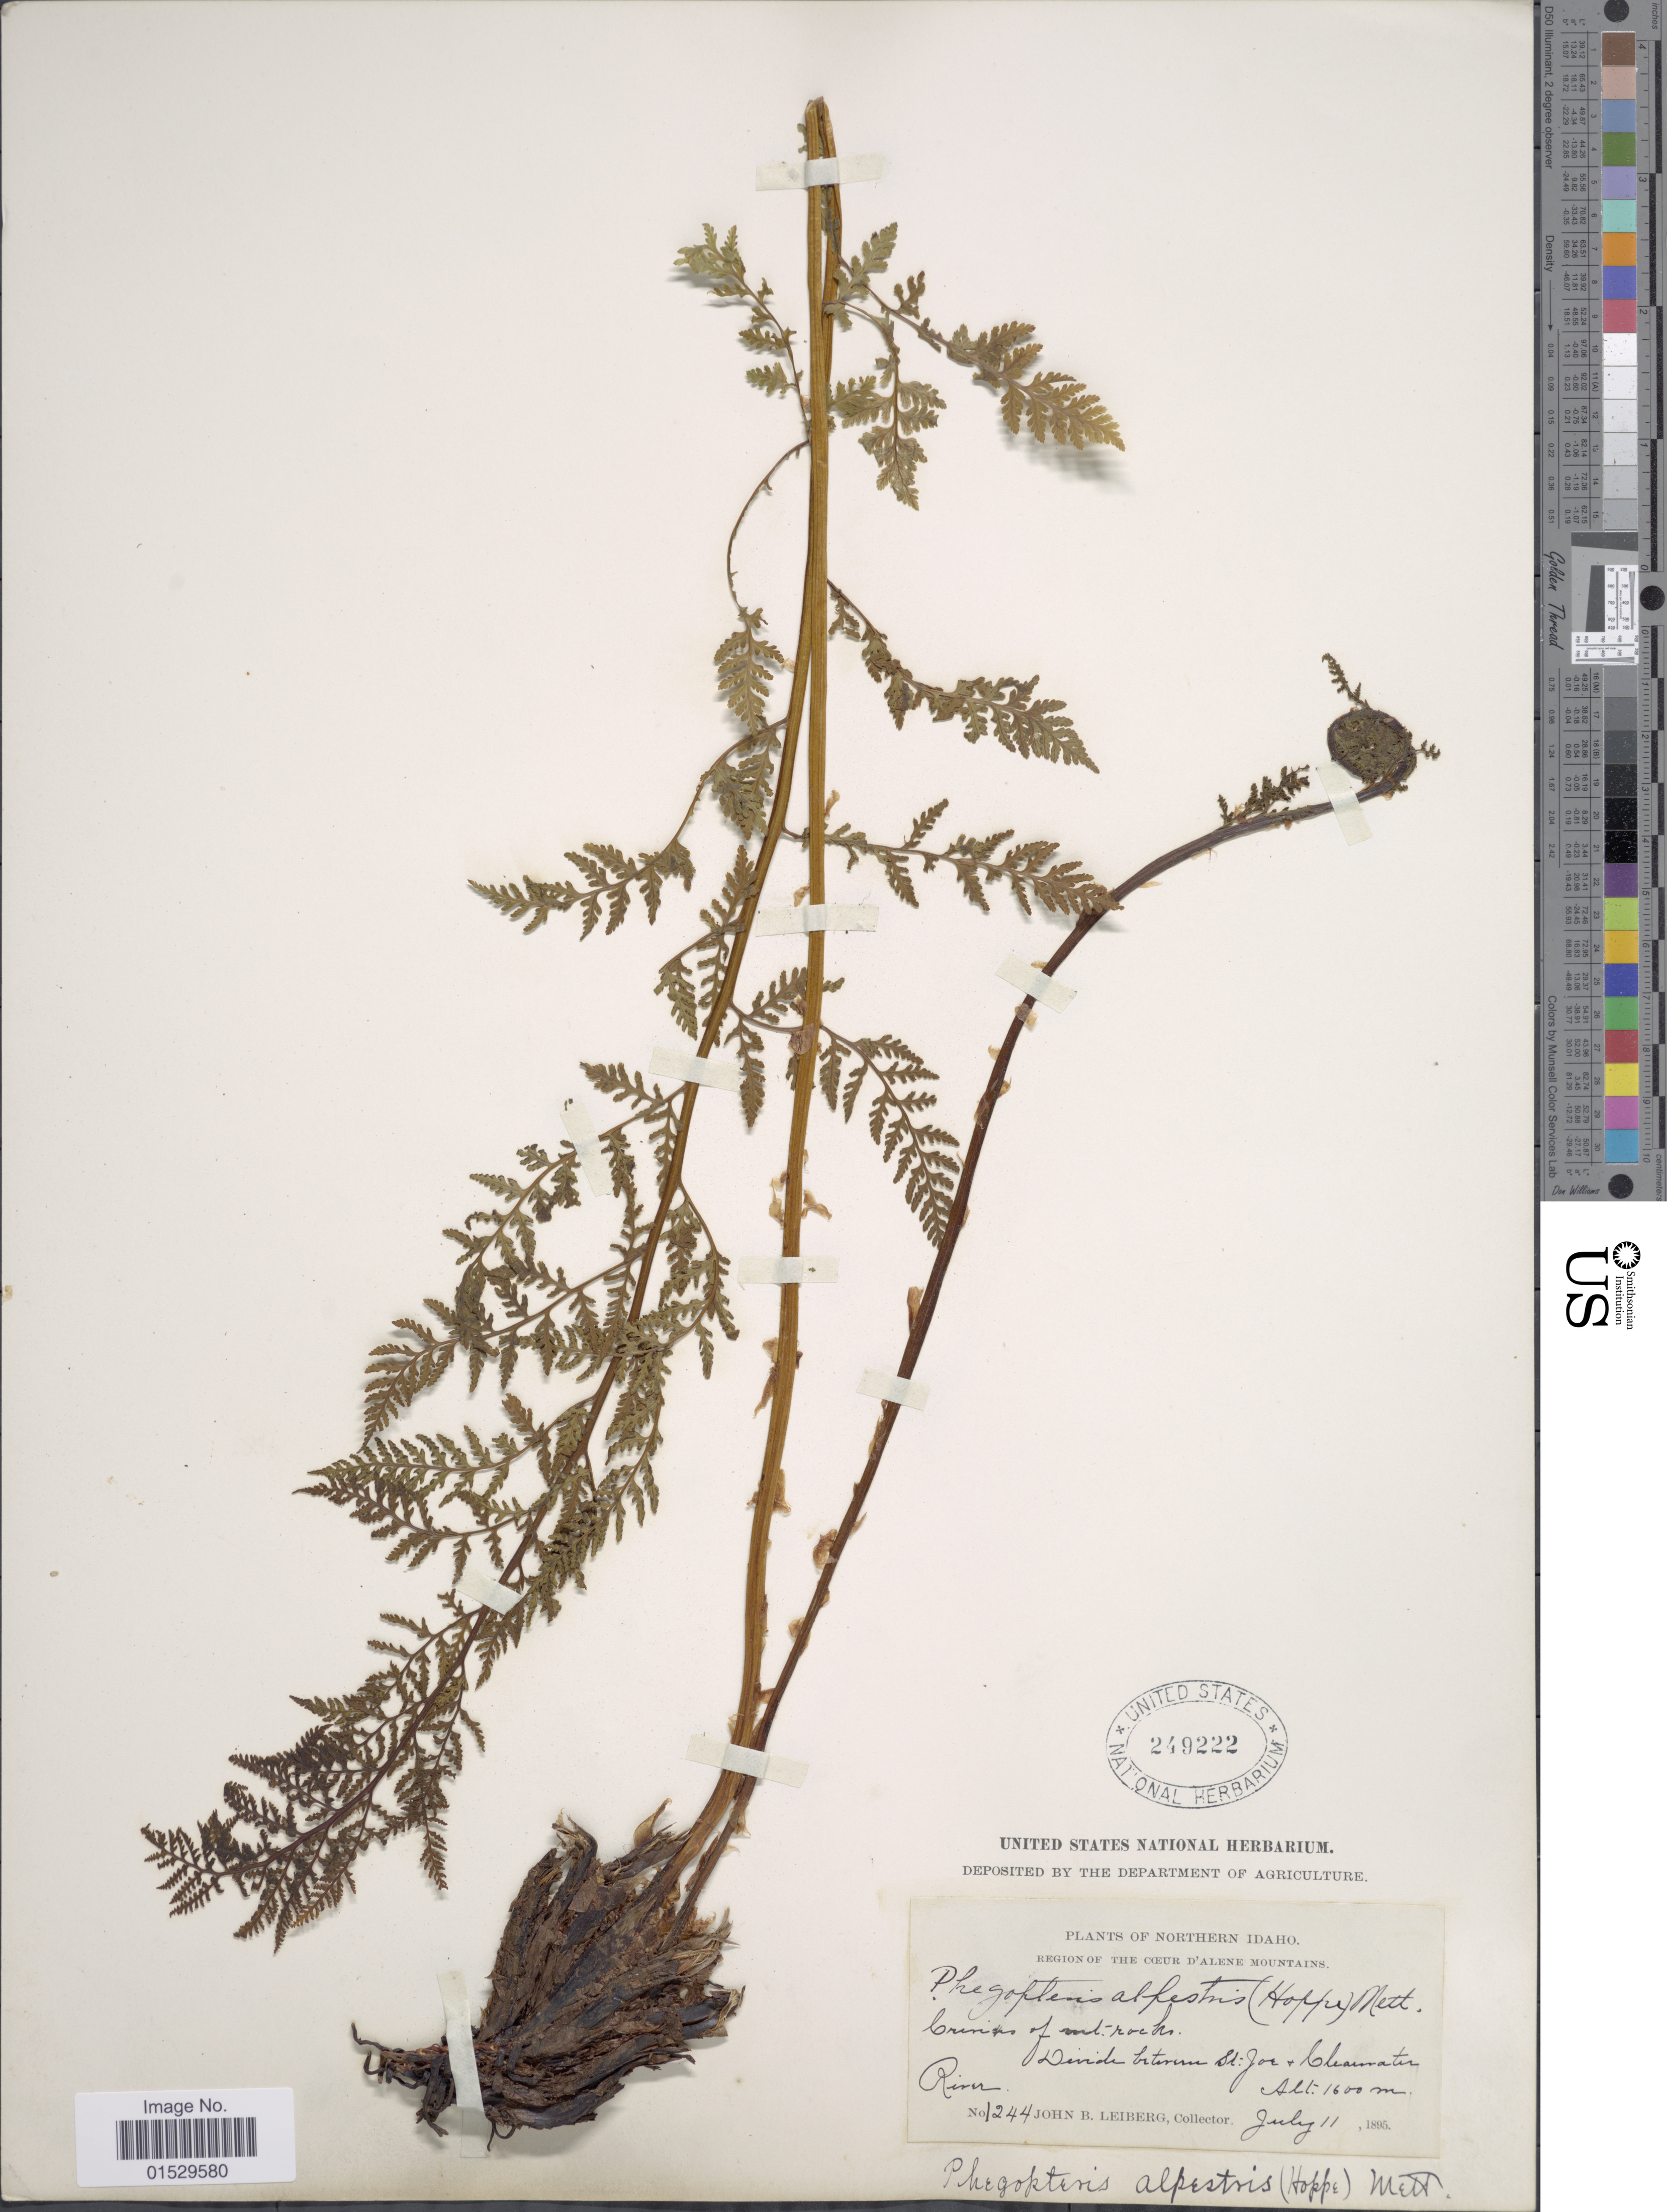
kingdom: Plantae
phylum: Tracheophyta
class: Polypodiopsida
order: Polypodiales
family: Athyriaceae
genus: Athyrium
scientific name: Athyrium distentifolilum subsp. americanum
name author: (Butters) Hultén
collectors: J. B. Leiberg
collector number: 1244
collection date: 1895-07-11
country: United States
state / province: Idaho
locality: Northern Idaho, Region of the Coeur d'Alene Mountains. Divide between St. Joe + Clearwater River.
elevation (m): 1600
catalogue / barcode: US 249222